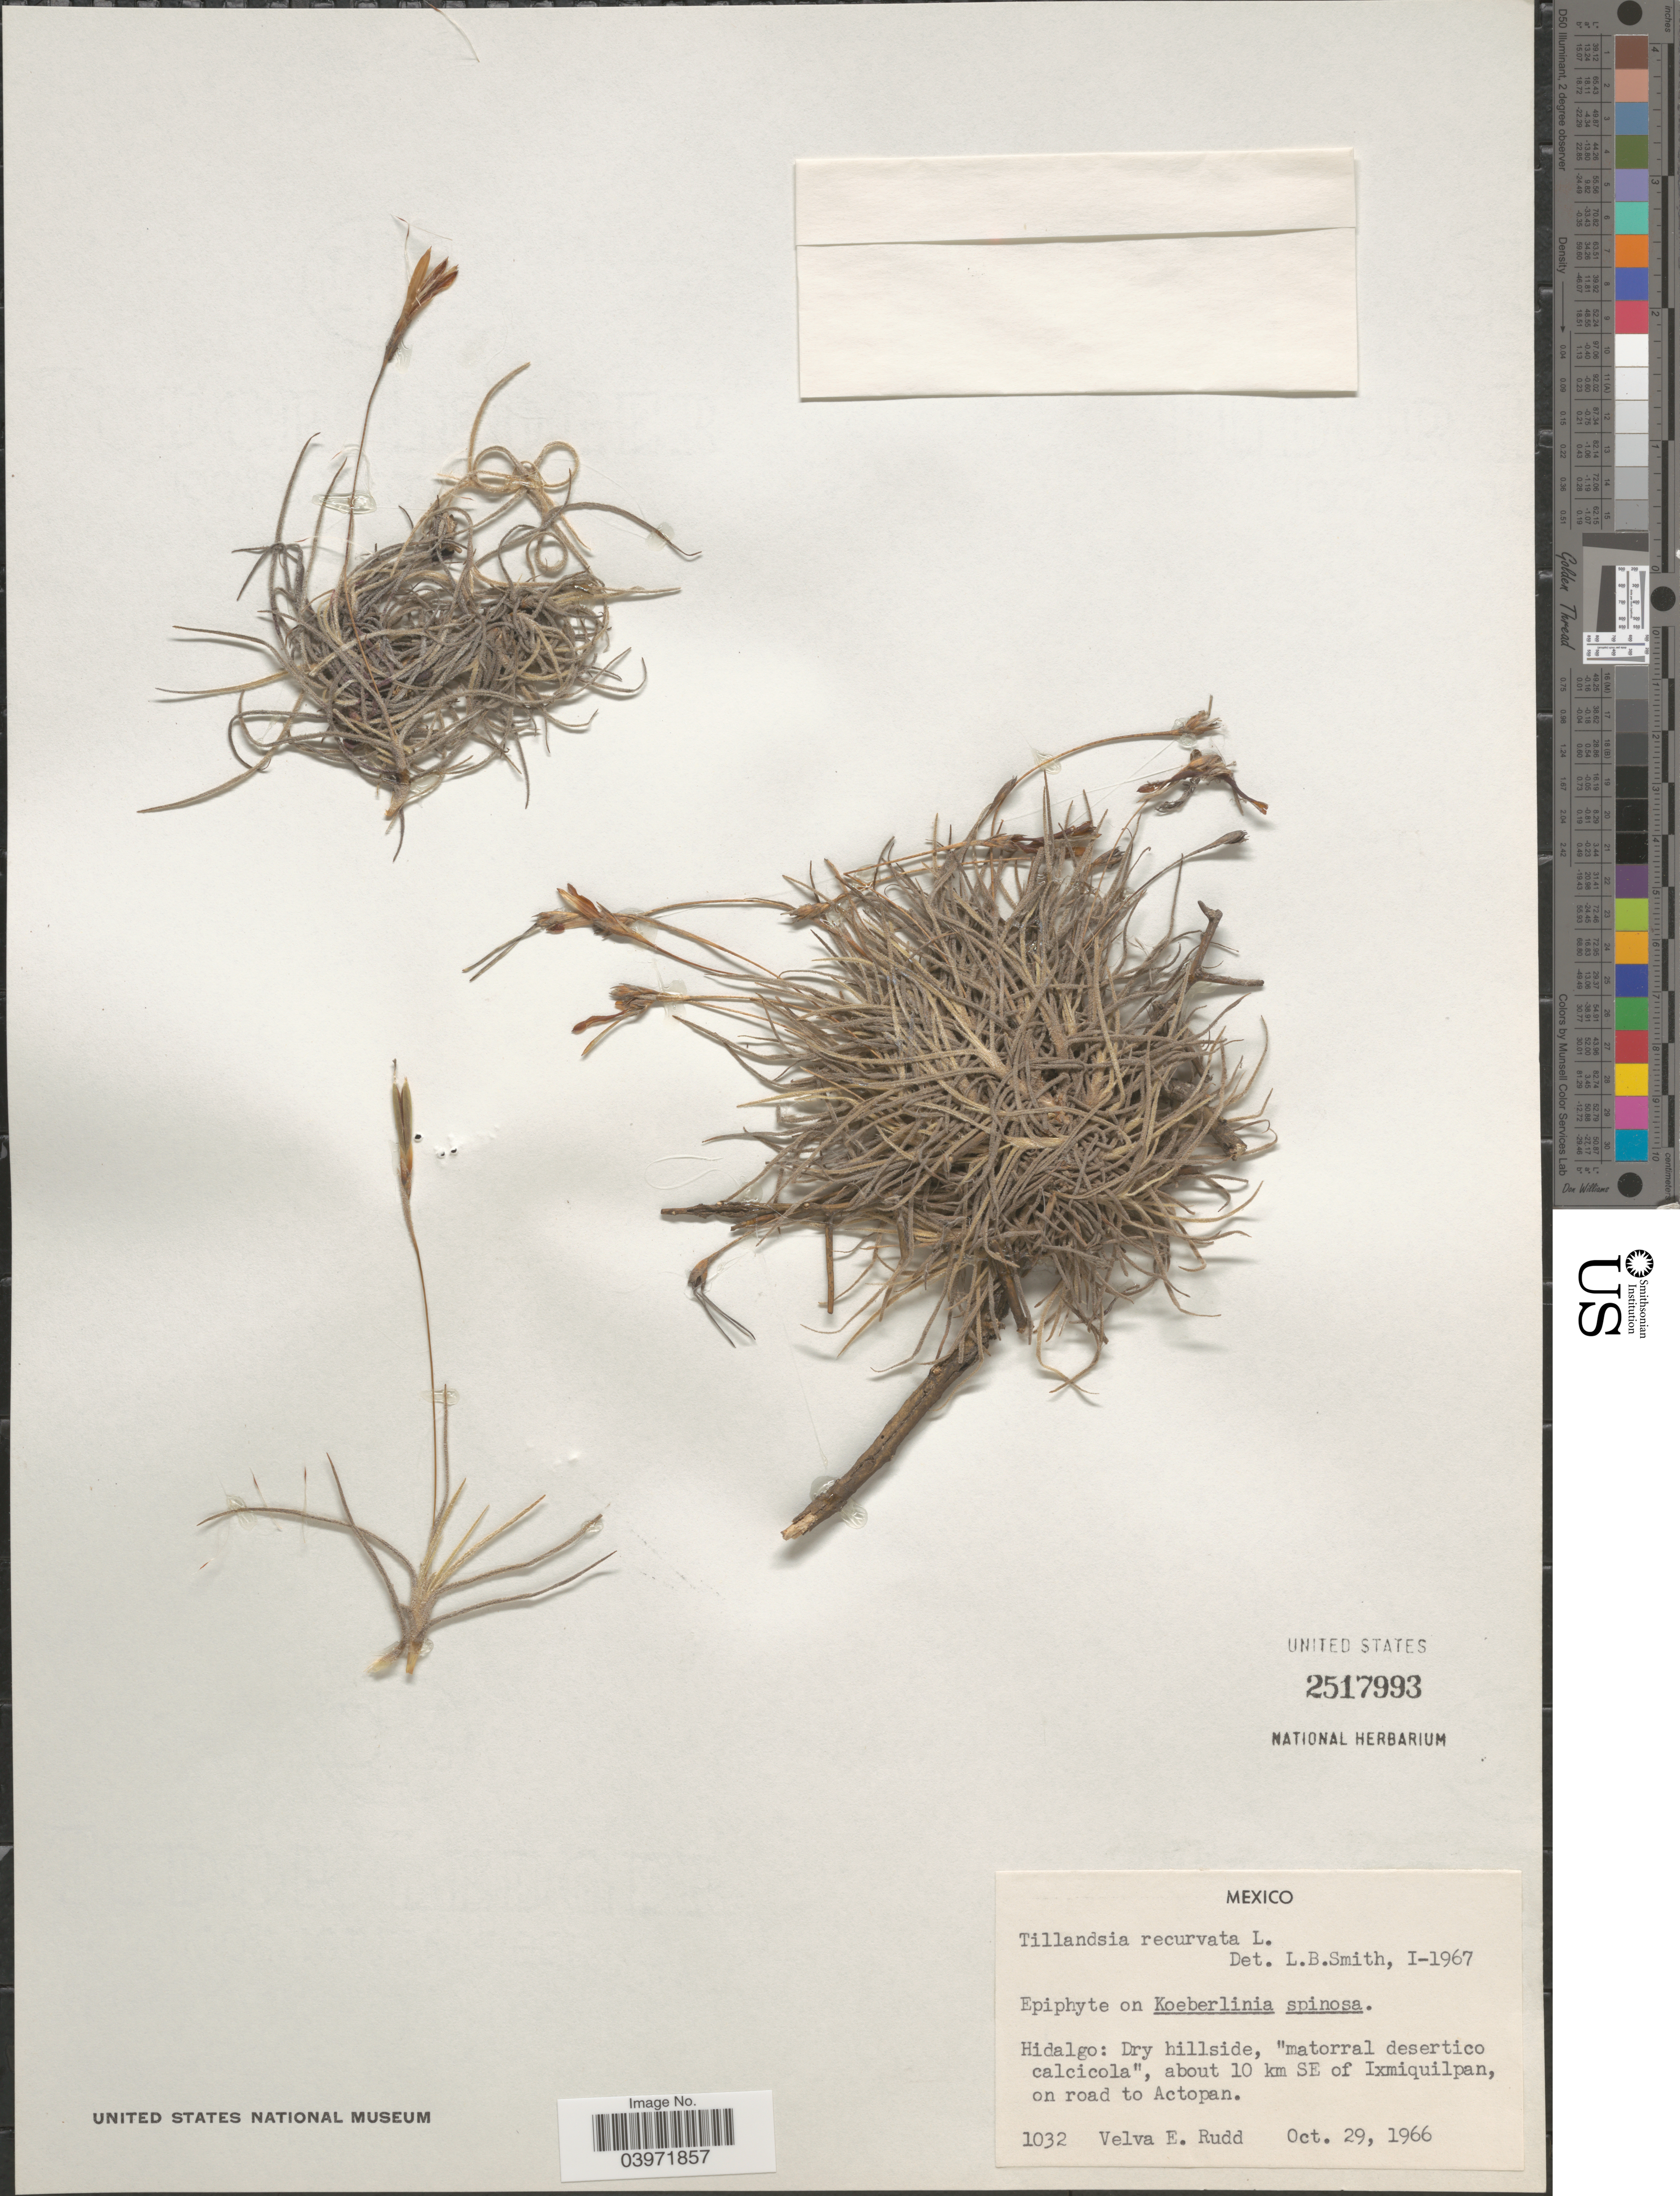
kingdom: Plantae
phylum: Tracheophyta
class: Liliopsida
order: Poales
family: Bromeliaceae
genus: Tillandsia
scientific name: Tillandsia recurvata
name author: L.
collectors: V. E. Rudd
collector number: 1032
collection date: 1966-10-29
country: Mexico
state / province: Hidalgo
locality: About 10 km SE of Ixmiquilpan, on road to Actopan.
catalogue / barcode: US 2517993